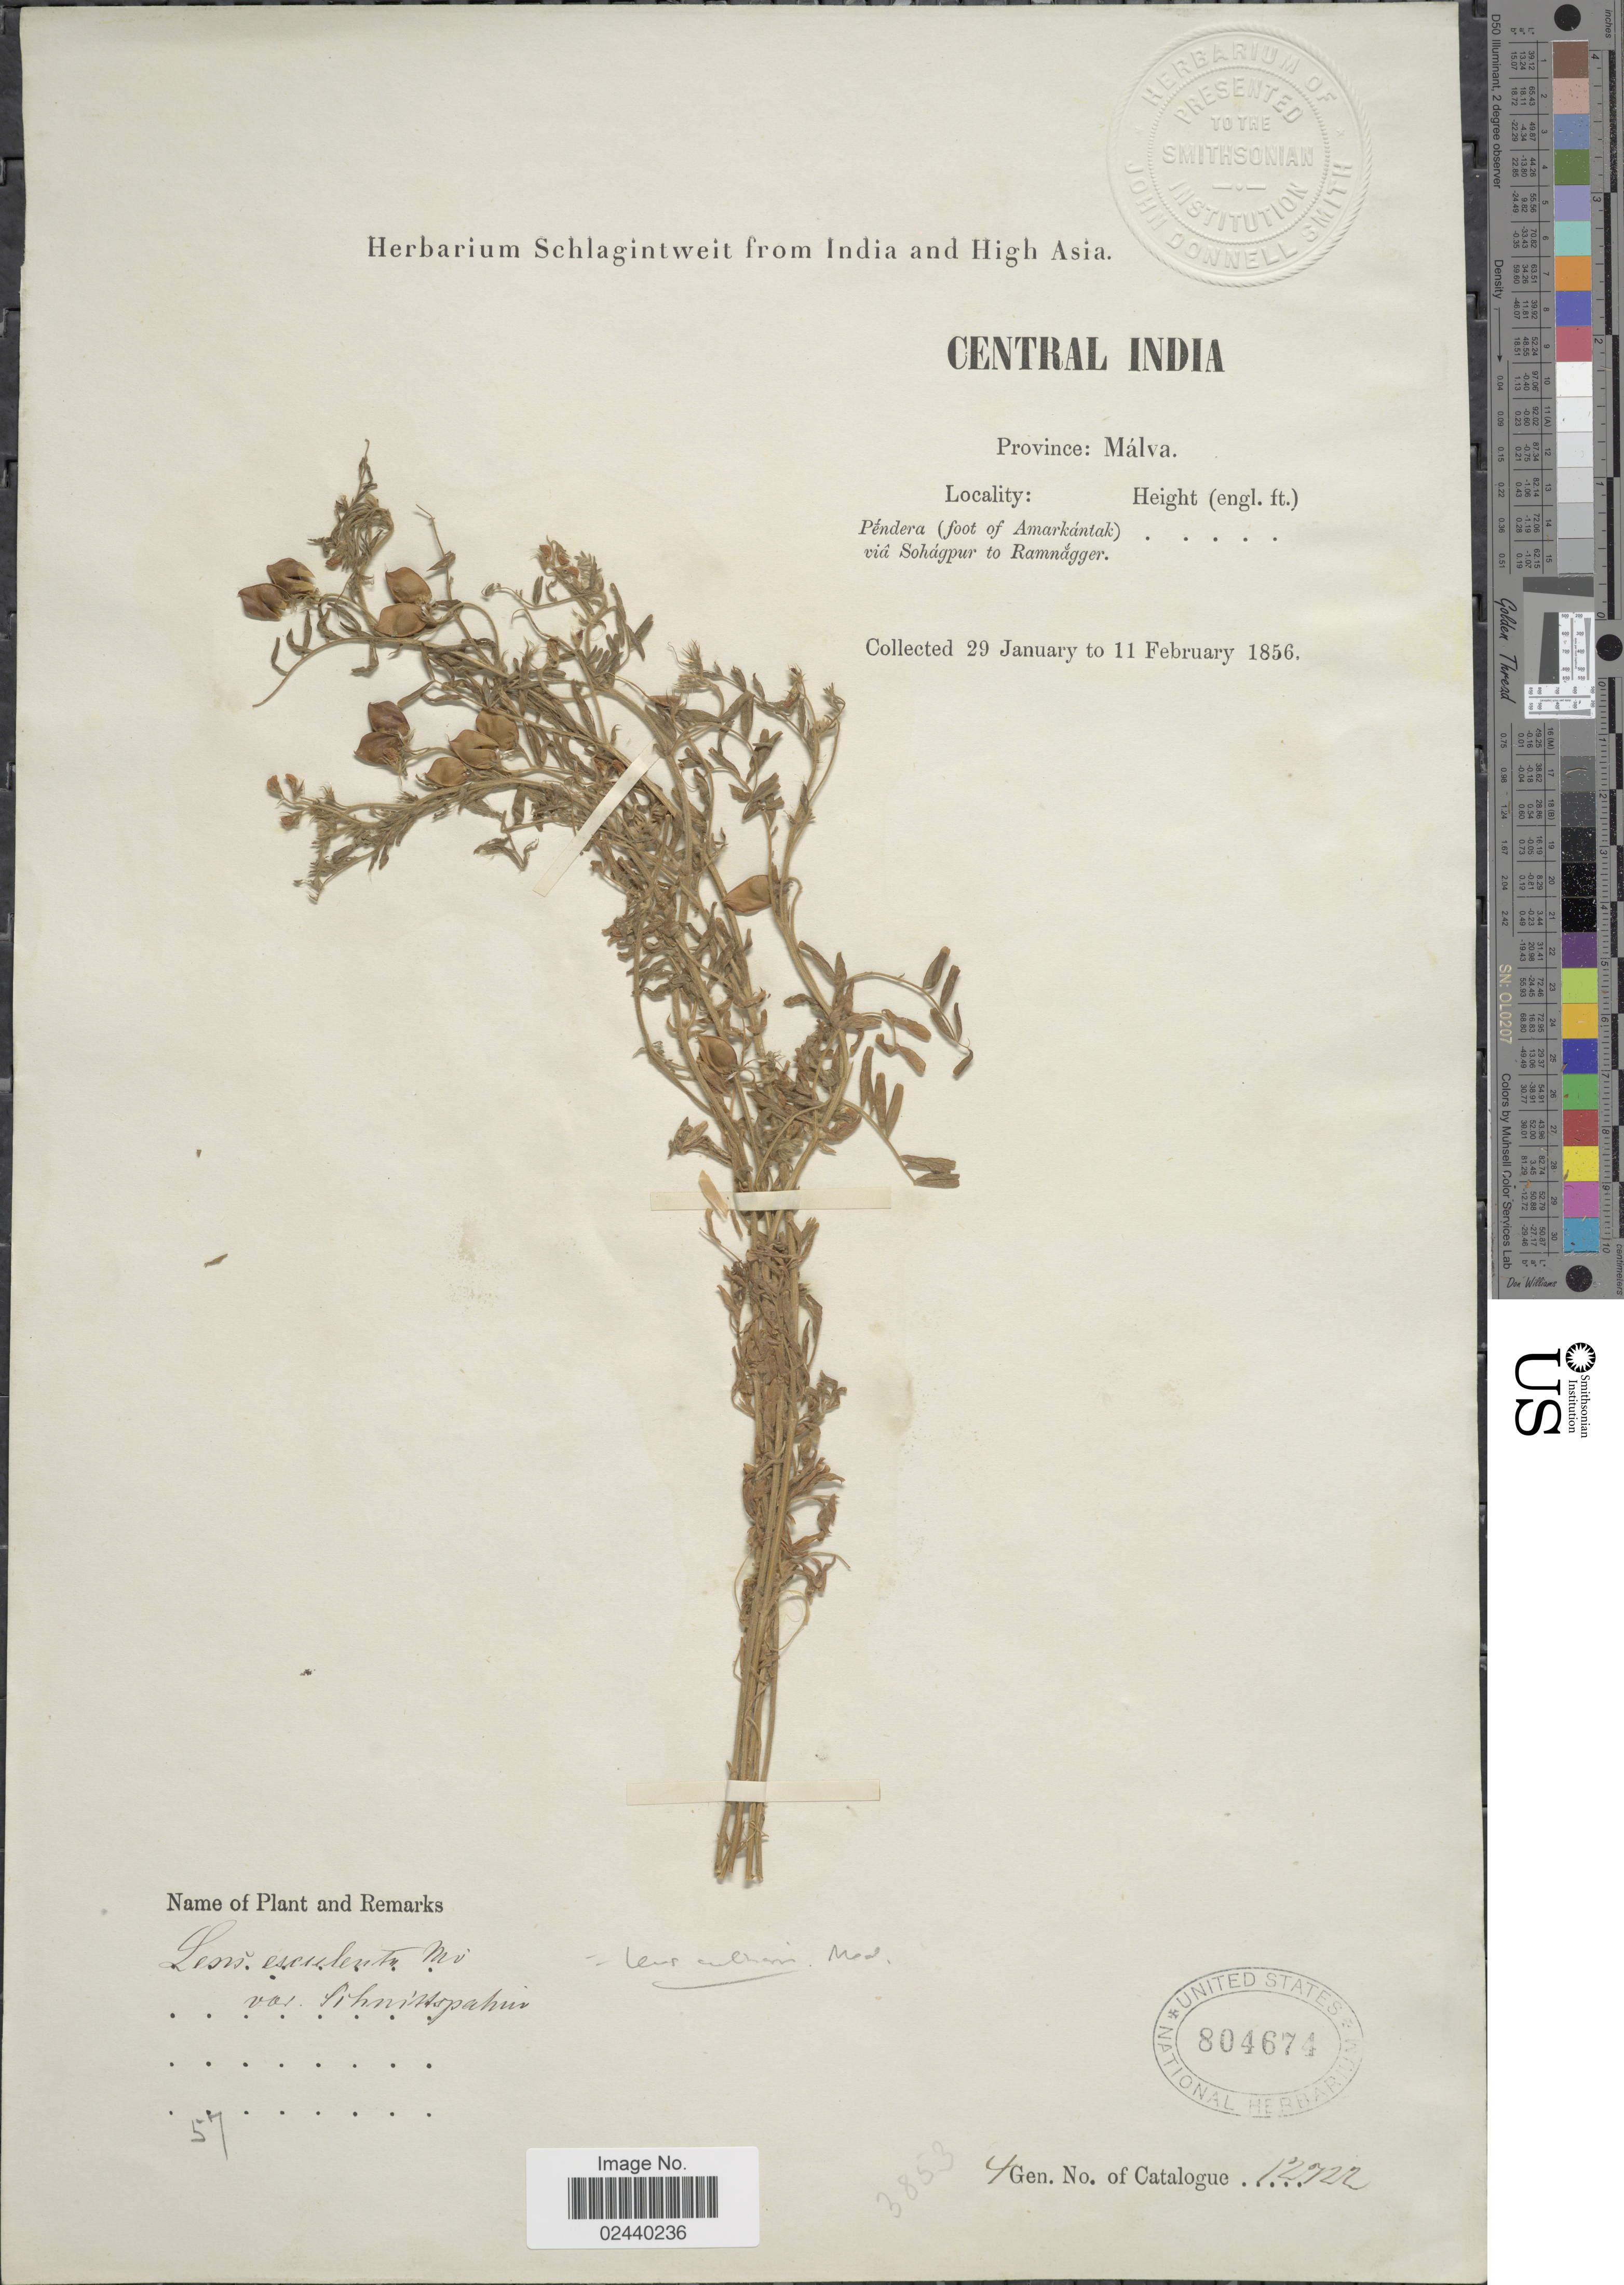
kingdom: Plantae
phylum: Tracheophyta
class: Magnoliopsida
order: Fabales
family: Fabaceae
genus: Vicia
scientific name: Vicia lens subsp. lens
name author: (L.) Coss. & Germ.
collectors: ex herb. Schlagintweit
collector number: Gen no. of Catalogue 12722?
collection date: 1856-01-29/1856-02-11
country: India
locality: Central India, Province: Malva, Pendera (foot of Amarkantak) via Schagpur to Ramnagger.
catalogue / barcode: US 804674